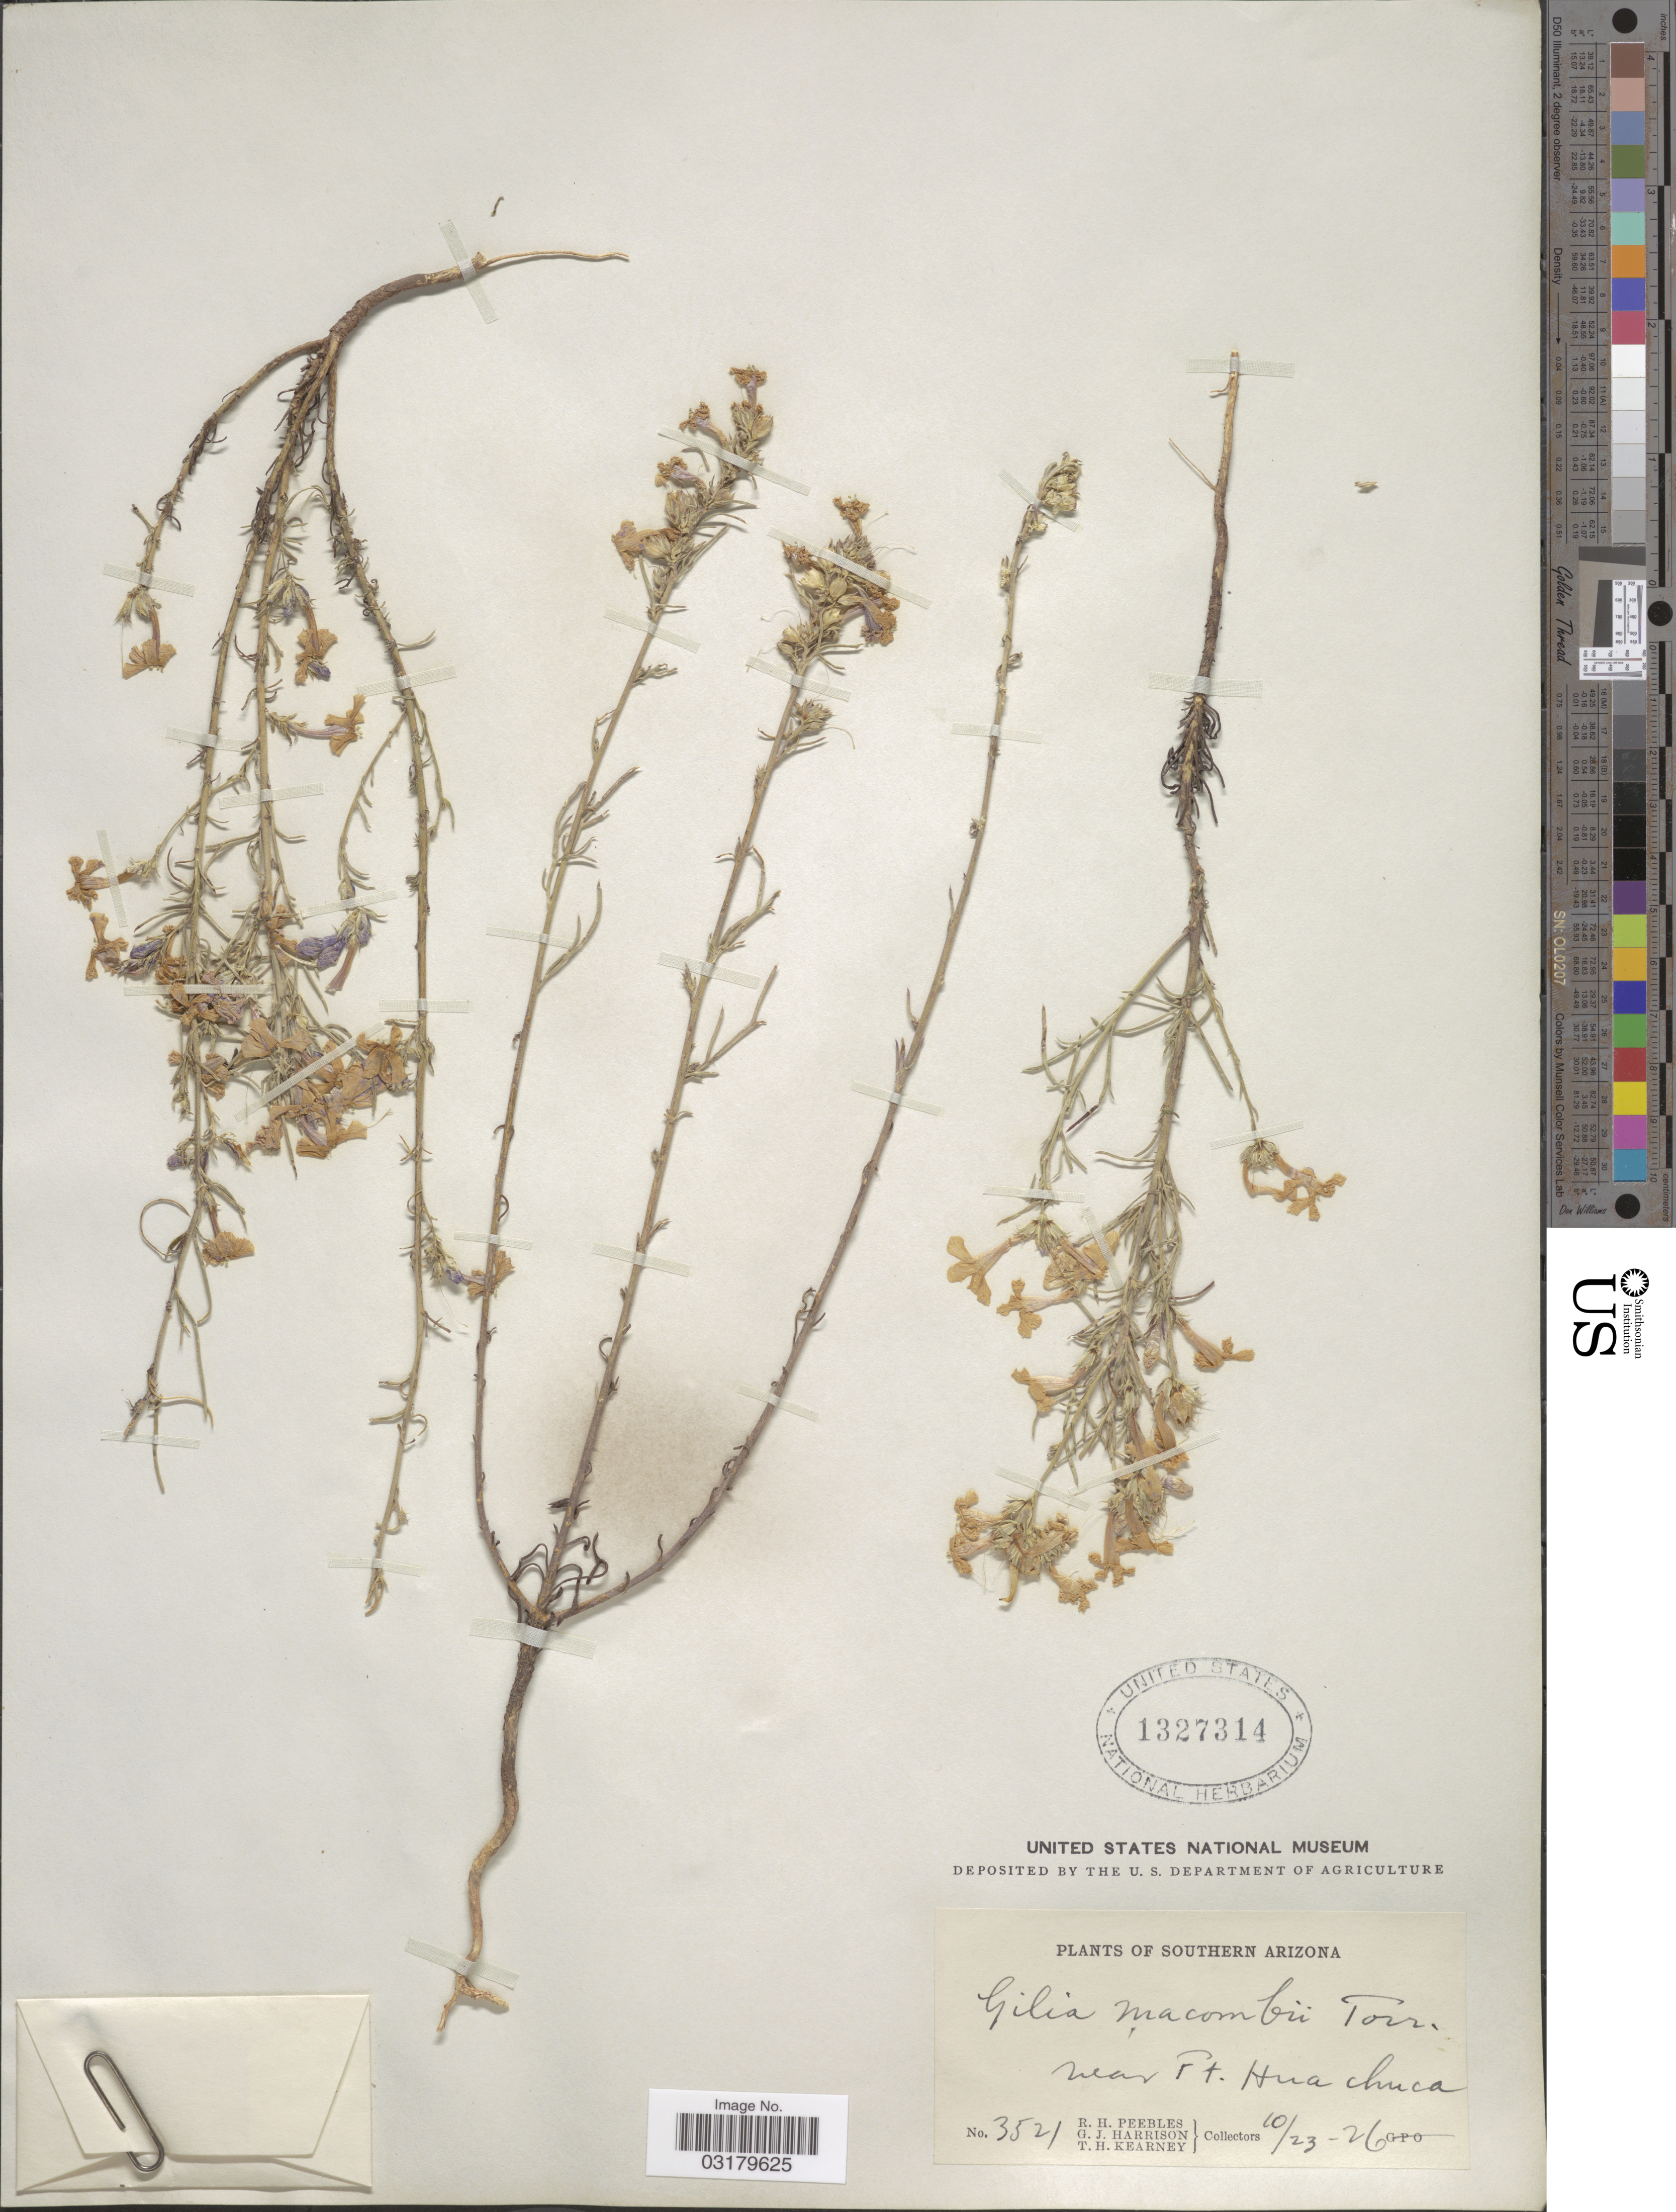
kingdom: Plantae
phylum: Tracheophyta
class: Magnoliopsida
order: Ericales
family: Polemoniaceae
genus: Ipomopsis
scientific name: Ipomopsis macombii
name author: (Torr. ex A. Gray) V.E. Grant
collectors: R. H. Peebles, G. J. Harrison & T. H. Kearney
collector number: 3521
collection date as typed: Transcribed d/m/y: 23/10/26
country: United States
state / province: Arizona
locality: Southern Arizona. Near Ft. Huachuca.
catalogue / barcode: US 1327314